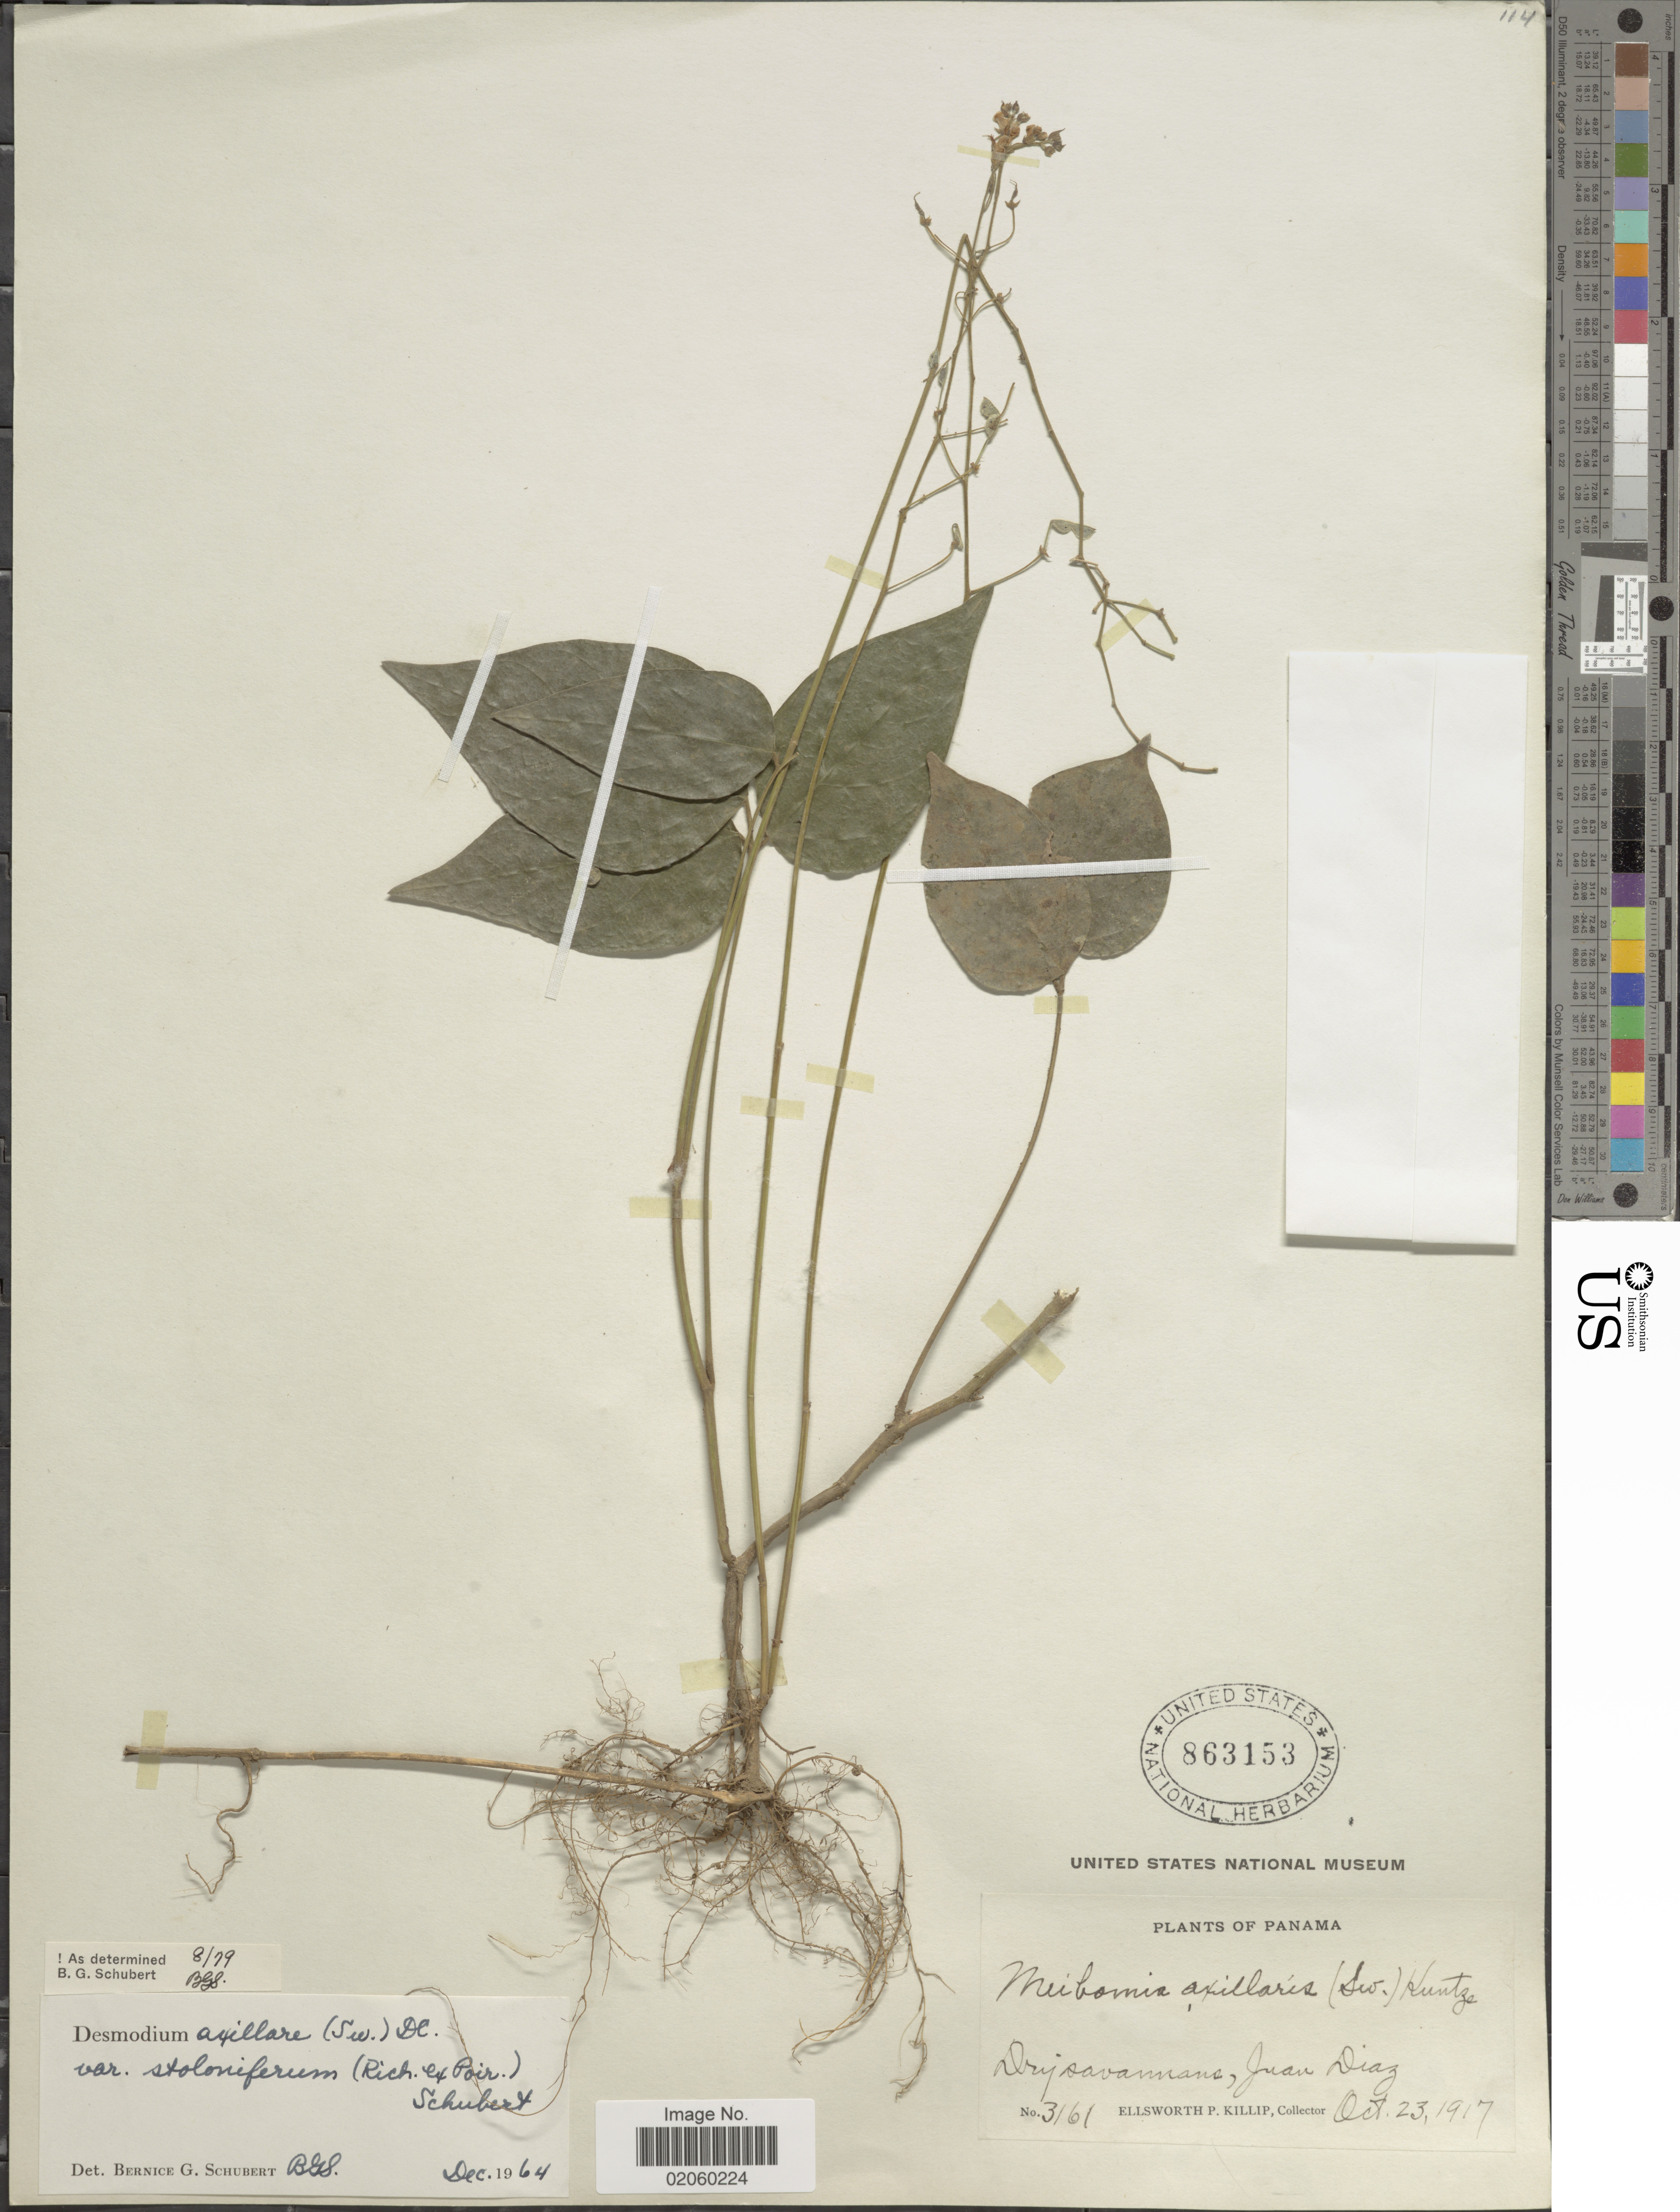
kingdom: Plantae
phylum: Tracheophyta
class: Magnoliopsida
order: Fabales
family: Fabaceae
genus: Desmodium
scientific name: Desmodium axillare var. stoloniferum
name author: (Rich. ex Poir.) B.G. Schub.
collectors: E. P. Killip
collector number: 3161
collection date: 1917-10-23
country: Panama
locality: Juan Diaz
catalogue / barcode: US 863153